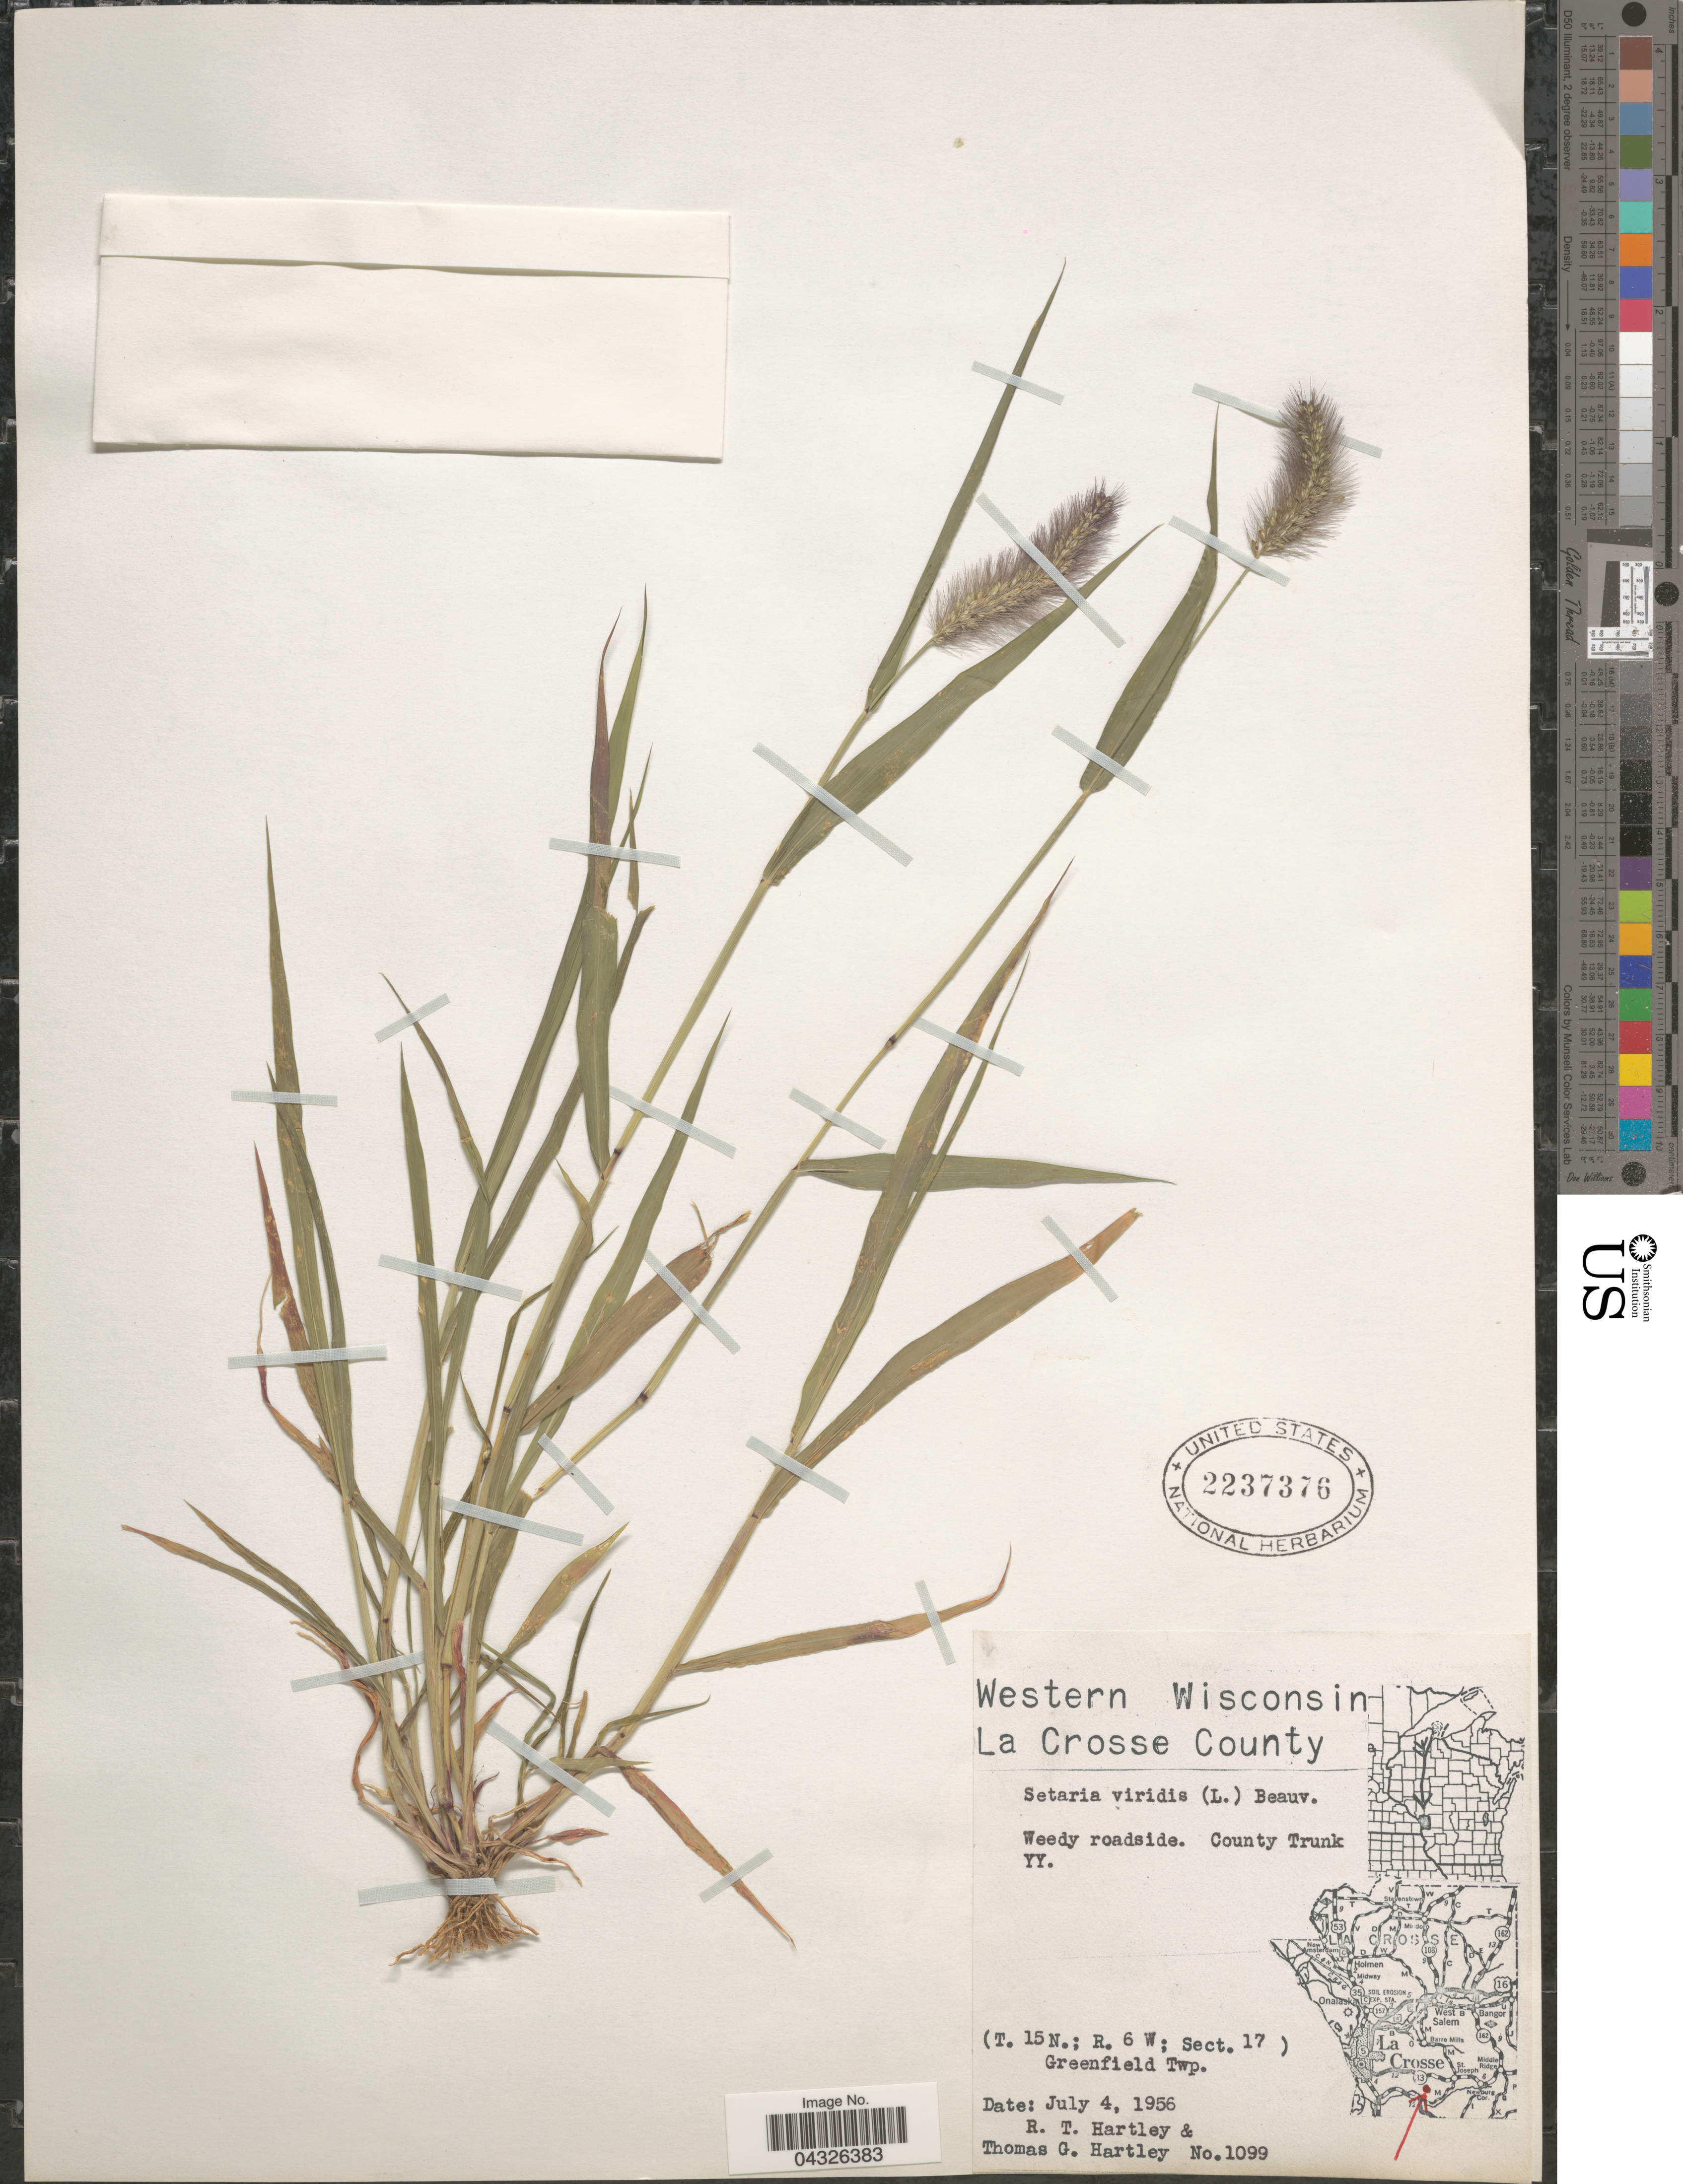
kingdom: Plantae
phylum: Tracheophyta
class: Liliopsida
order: Poales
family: Poaceae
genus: Setaria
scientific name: Setaria viridis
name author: (L.) P. Beauv.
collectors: R. T. Hartley & T. G. Hartley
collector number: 1099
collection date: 1956-07-04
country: United States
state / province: Wisconsin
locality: Western Wisconsin. La Crosse County. Weedy roadside, County Trunk YY. (T. 15N.; R. 6 W; Sect. 17) Greenfield Twp.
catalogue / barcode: US 2237376